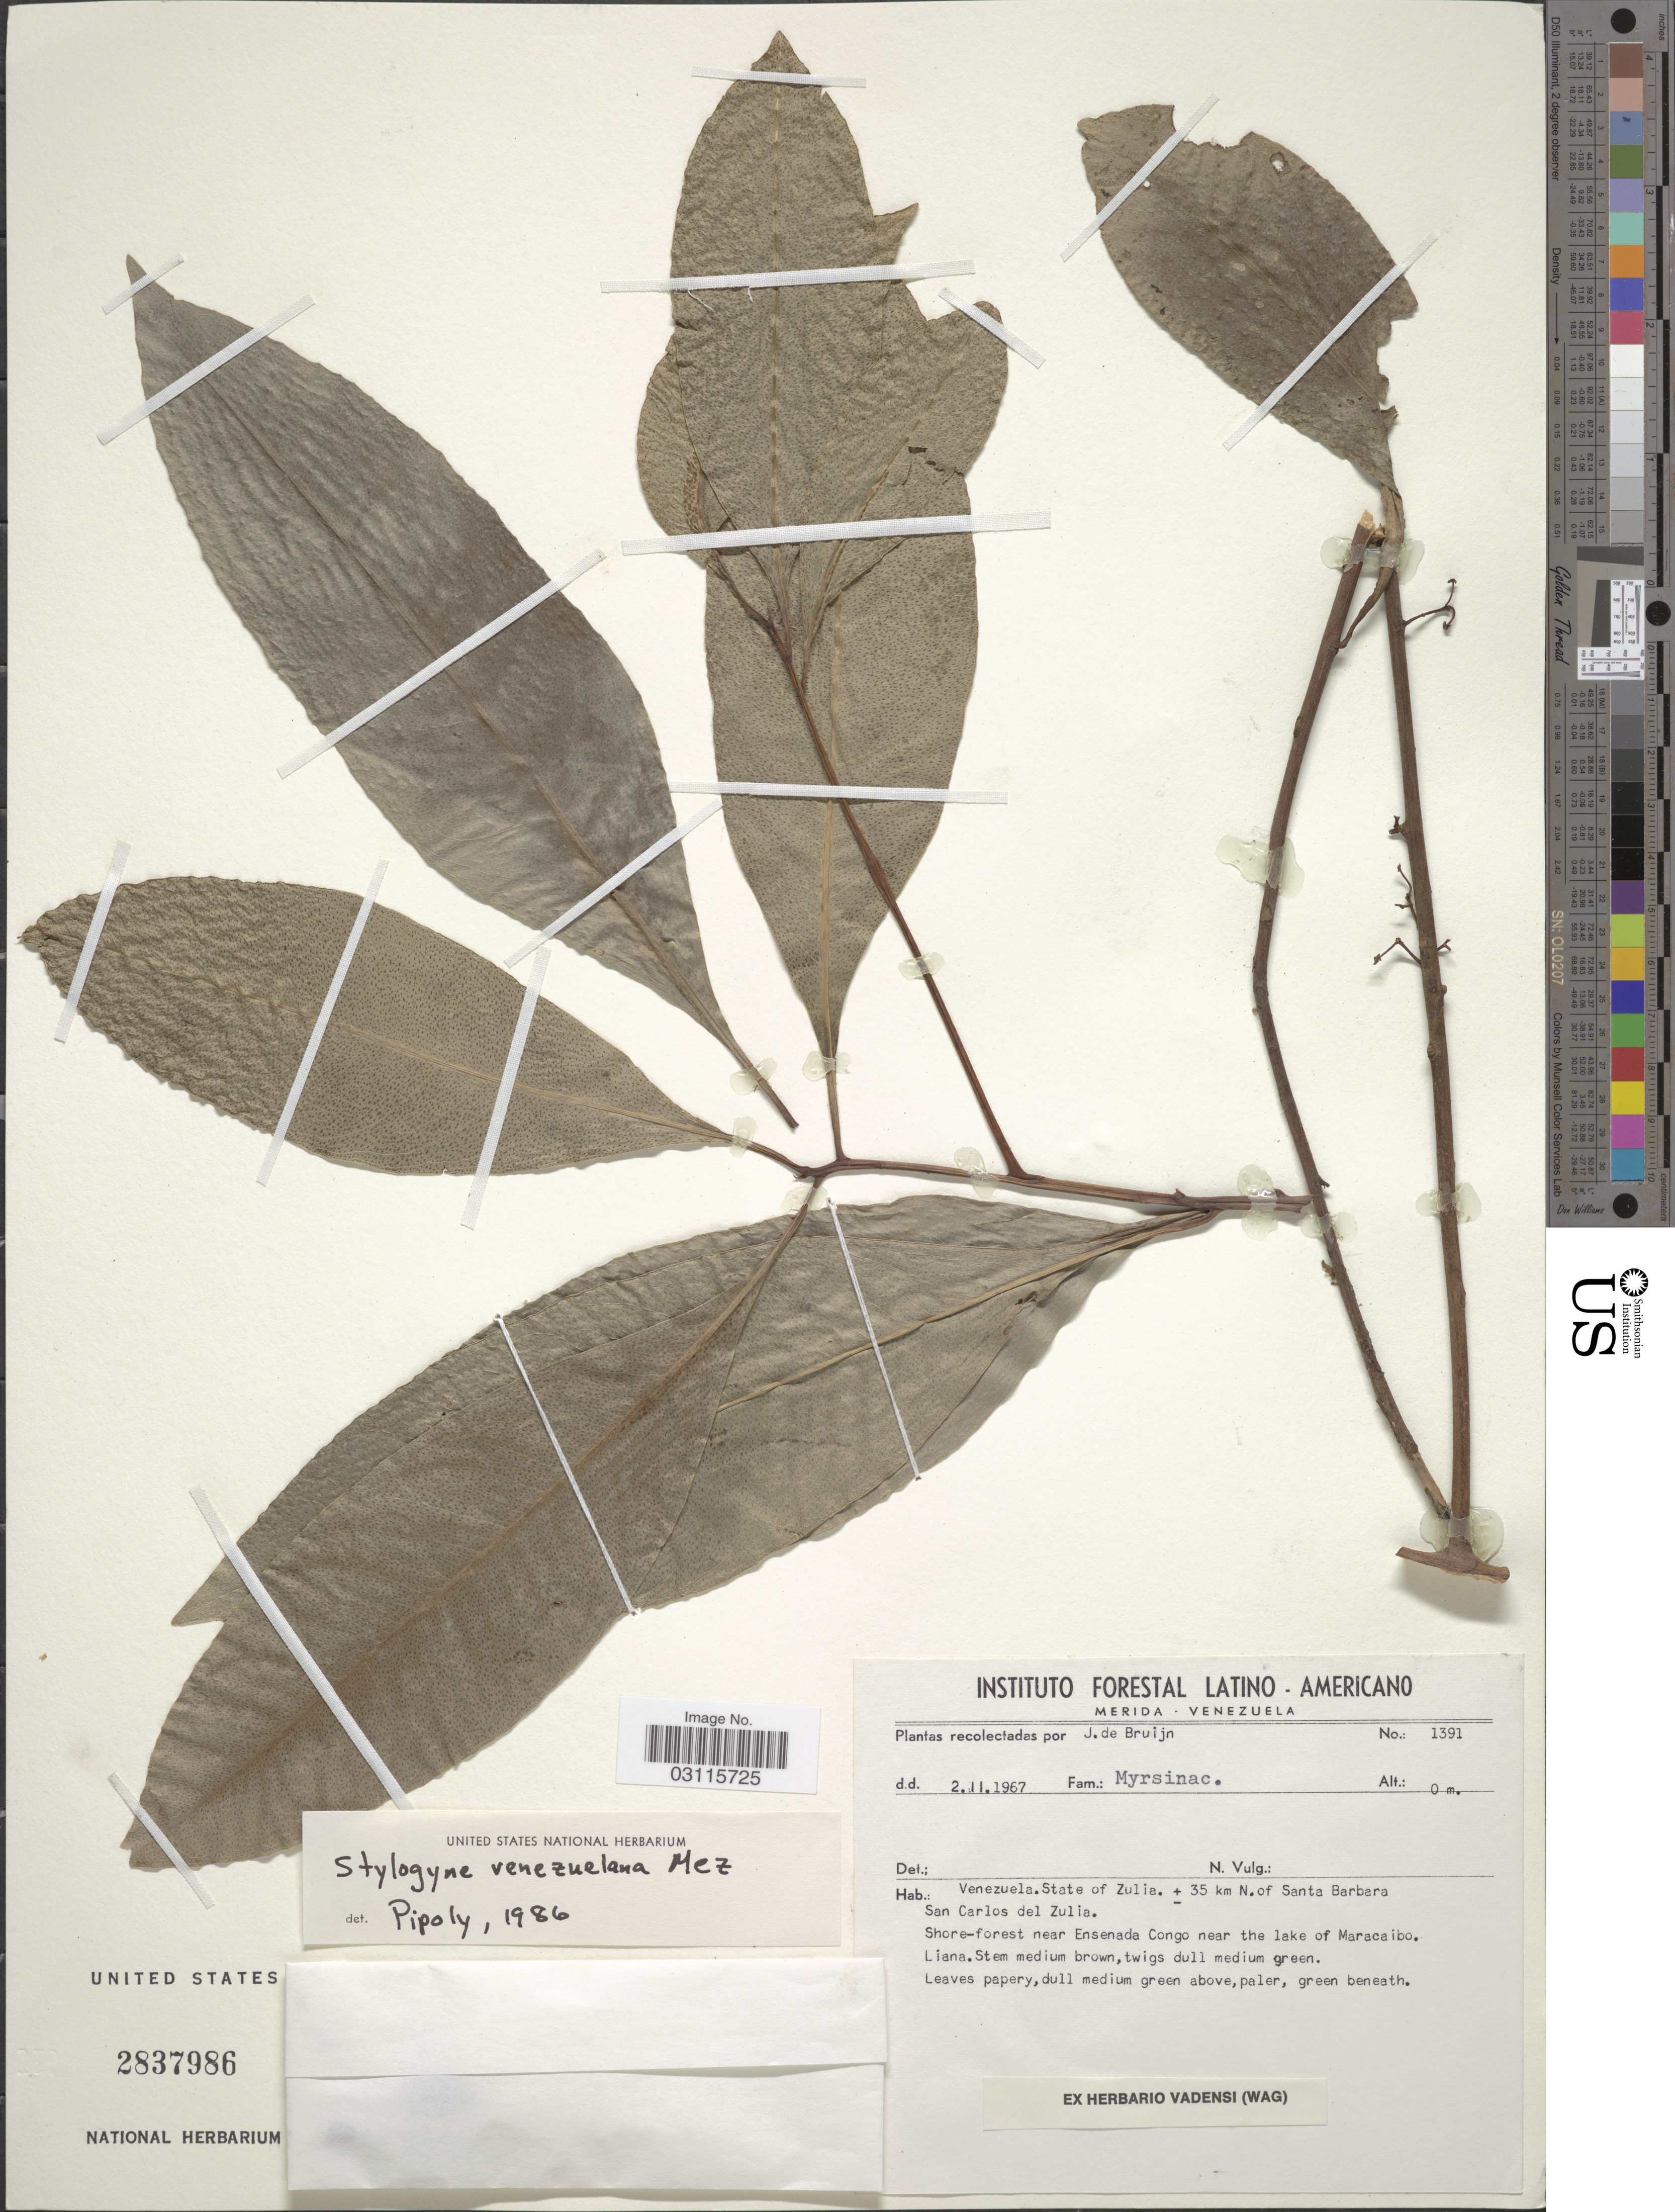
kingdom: Plantae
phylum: Tracheophyta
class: Magnoliopsida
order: Ericales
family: Primulaceae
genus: Stylogyne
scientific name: Stylogyne venezuelana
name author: Mez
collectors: J. Bruijn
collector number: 1391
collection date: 1967-02-02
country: Venezuela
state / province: Zulia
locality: State of Zulia, ± 35 km. N. of Santa Barbara San Carlos del Zulia. Shore-forest near Ensenada Congo near the lake of Maracaibo. Liana.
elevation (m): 0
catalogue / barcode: US 2837986